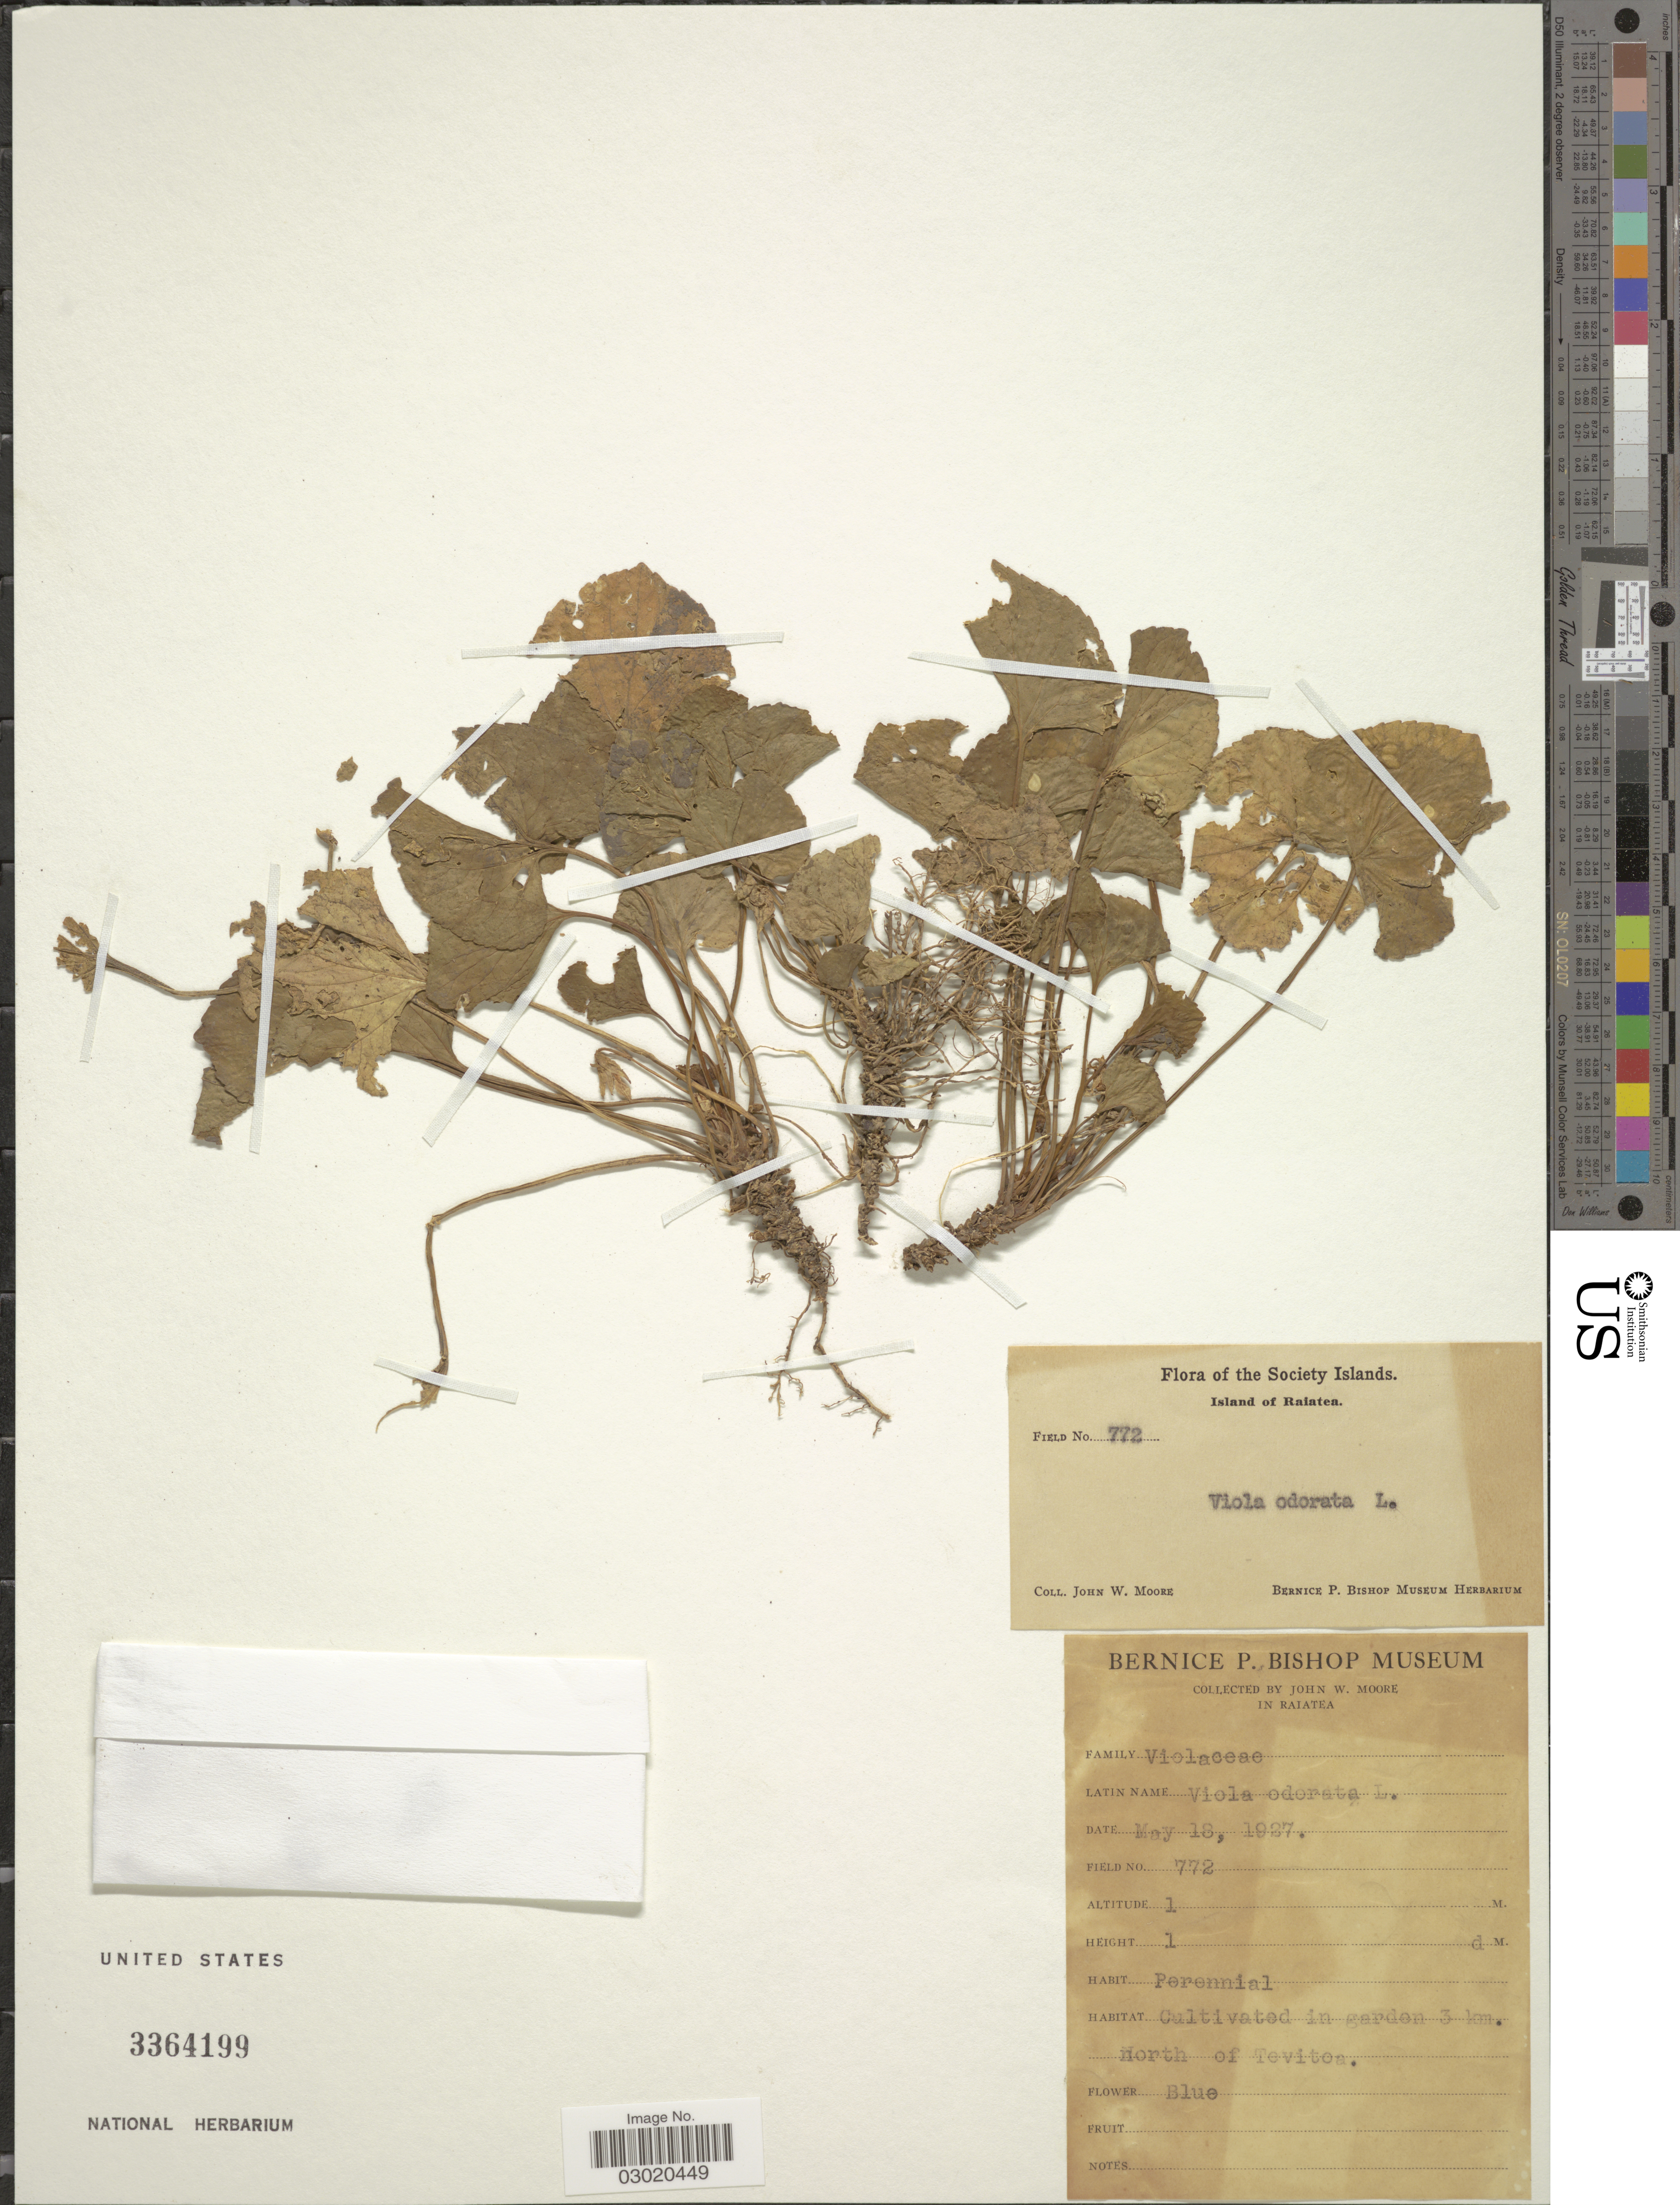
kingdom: Plantae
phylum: Tracheophyta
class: Magnoliopsida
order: Malpighiales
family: Violaceae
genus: Viola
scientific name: Viola odorata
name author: L.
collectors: J. Moore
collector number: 772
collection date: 1927-05-18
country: French Polynesia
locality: The Society Islands. Island of Raiatea. Cultivated in garden 3 km. north of Tevitoa.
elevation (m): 1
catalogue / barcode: US 3364199